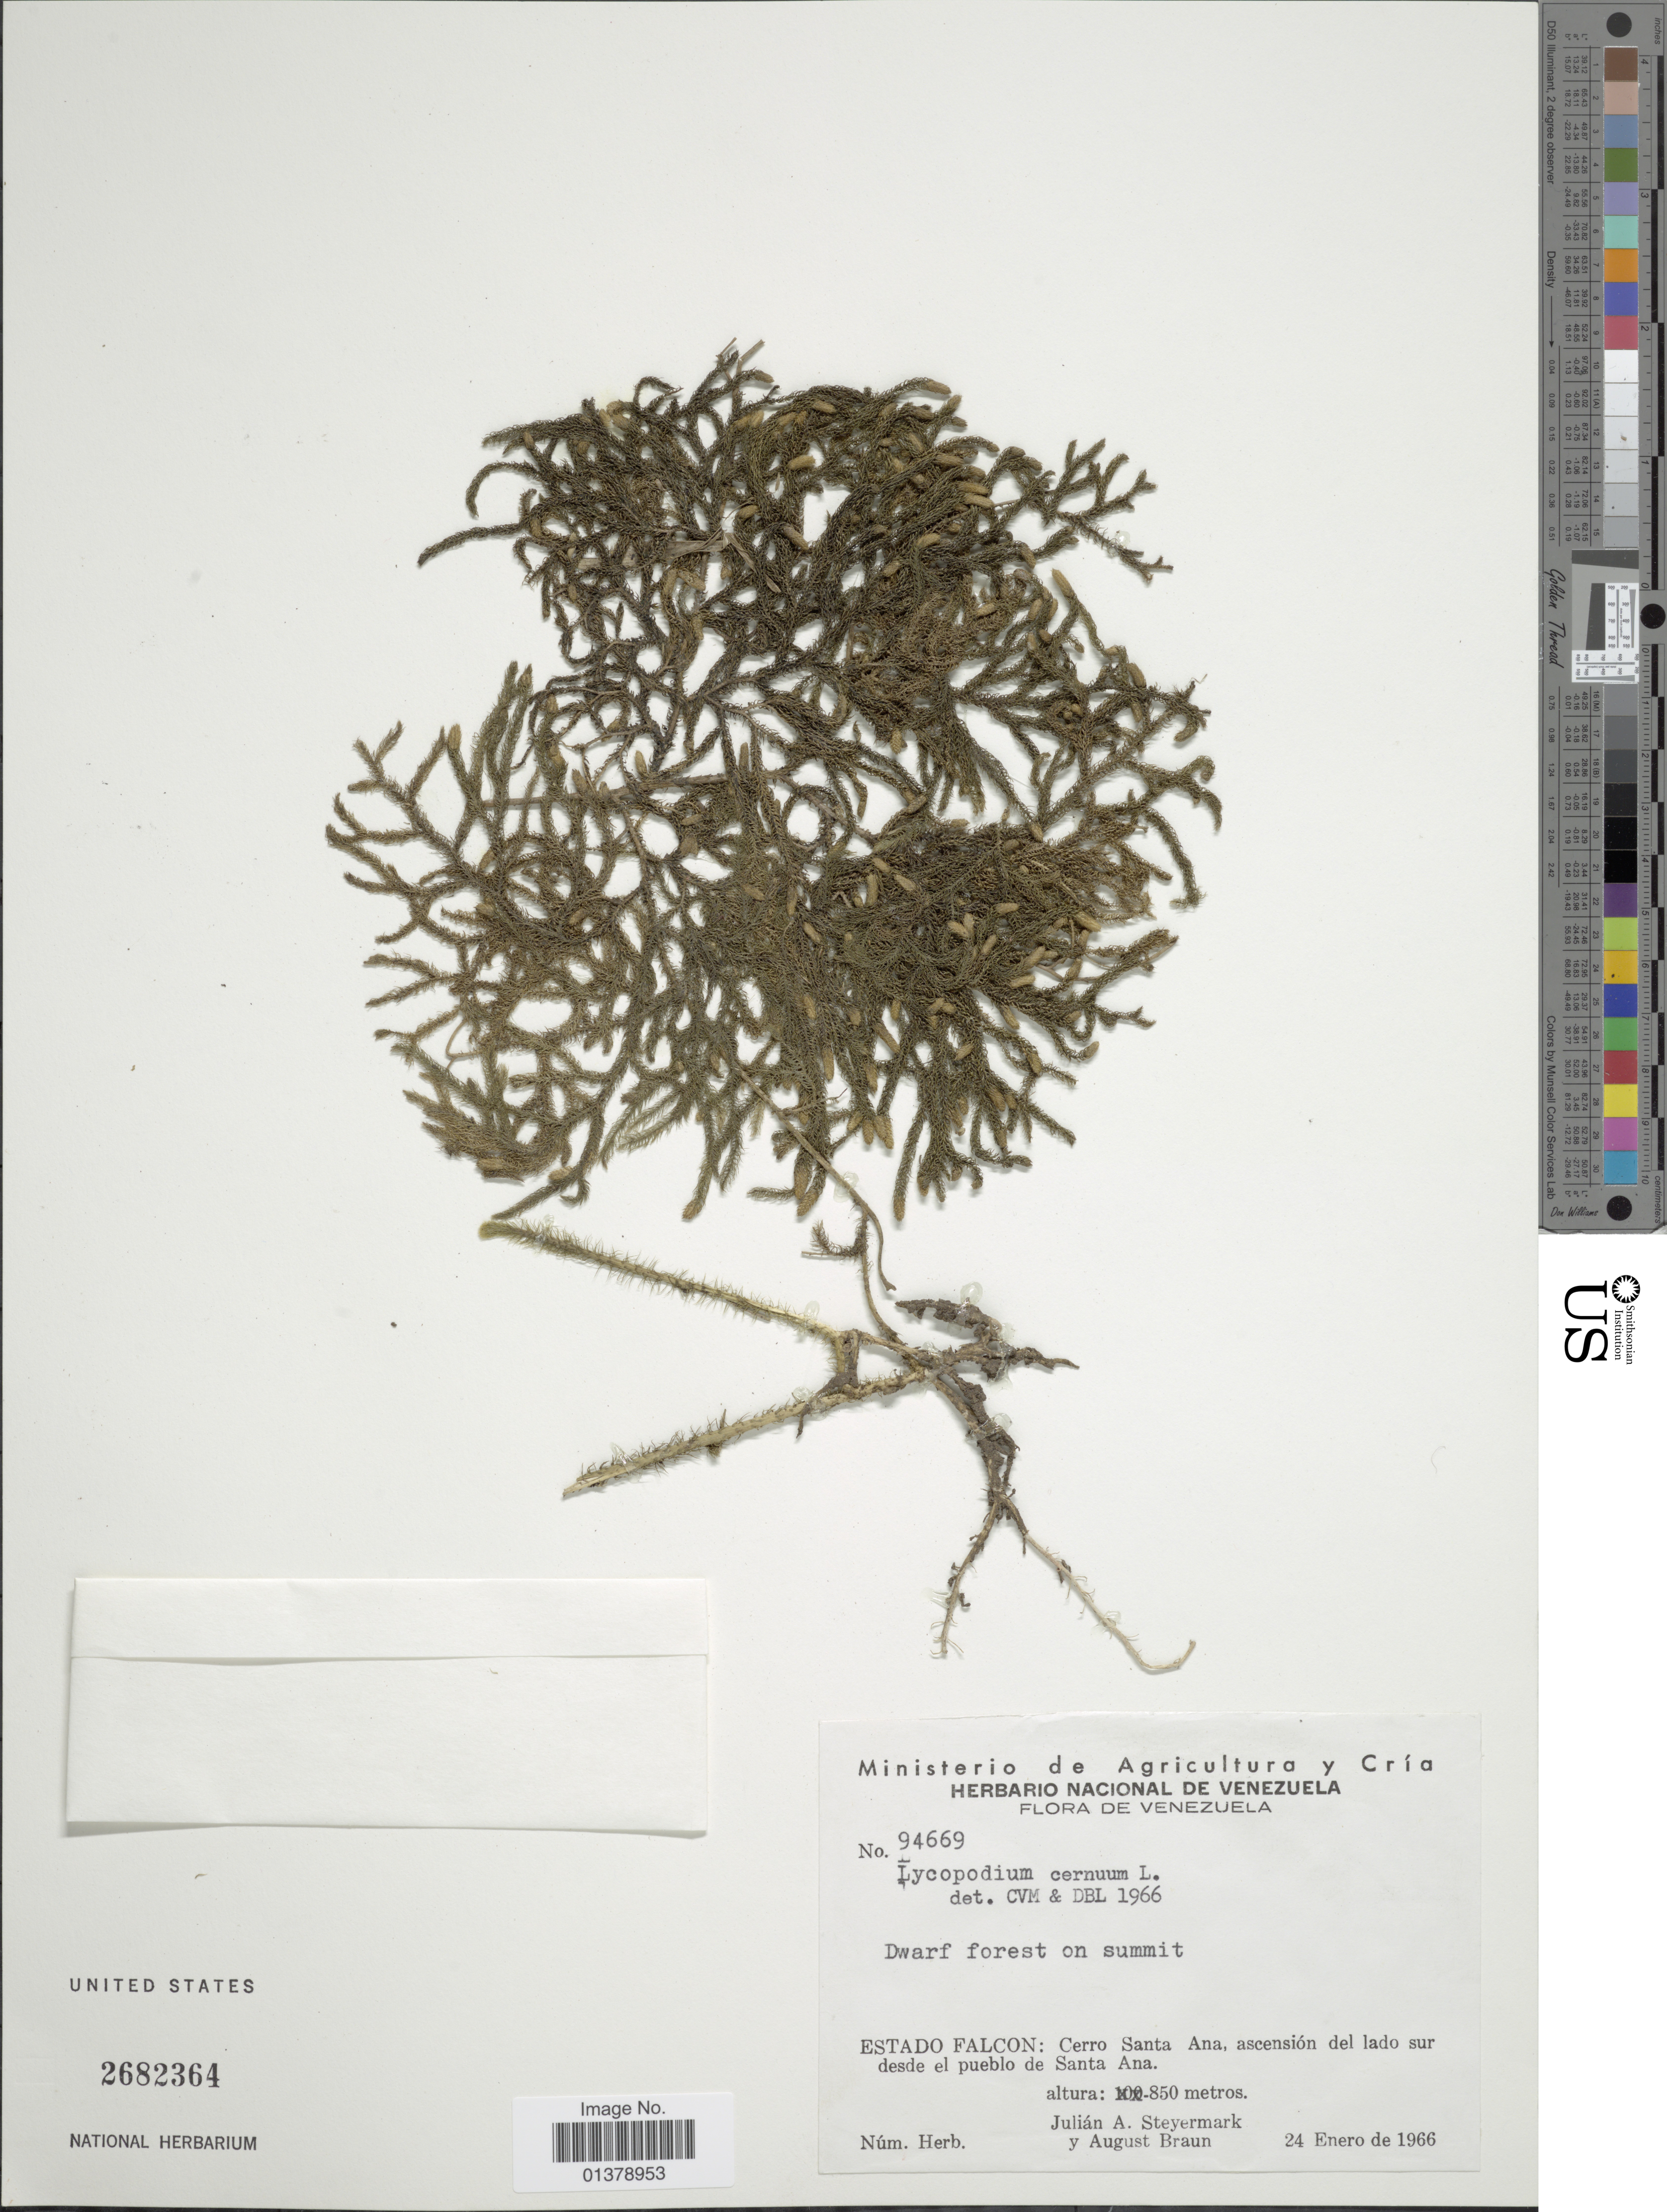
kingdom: Plantae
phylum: Tracheophyta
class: Lycopodiopsida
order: Lycopodiales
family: Lycopodiaceae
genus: Palhinhaea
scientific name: Palhinhaea cernua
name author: (L.) Vasc. & Franco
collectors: J. Steyermark & A. Braun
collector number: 94669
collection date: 1966-01-24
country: Venezuela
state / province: Falcón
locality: Estado Falcon: Cerro Santa Ana, ascensión del lado sur desde el pueblo de Santa Ana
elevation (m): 850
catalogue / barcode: US 2682364